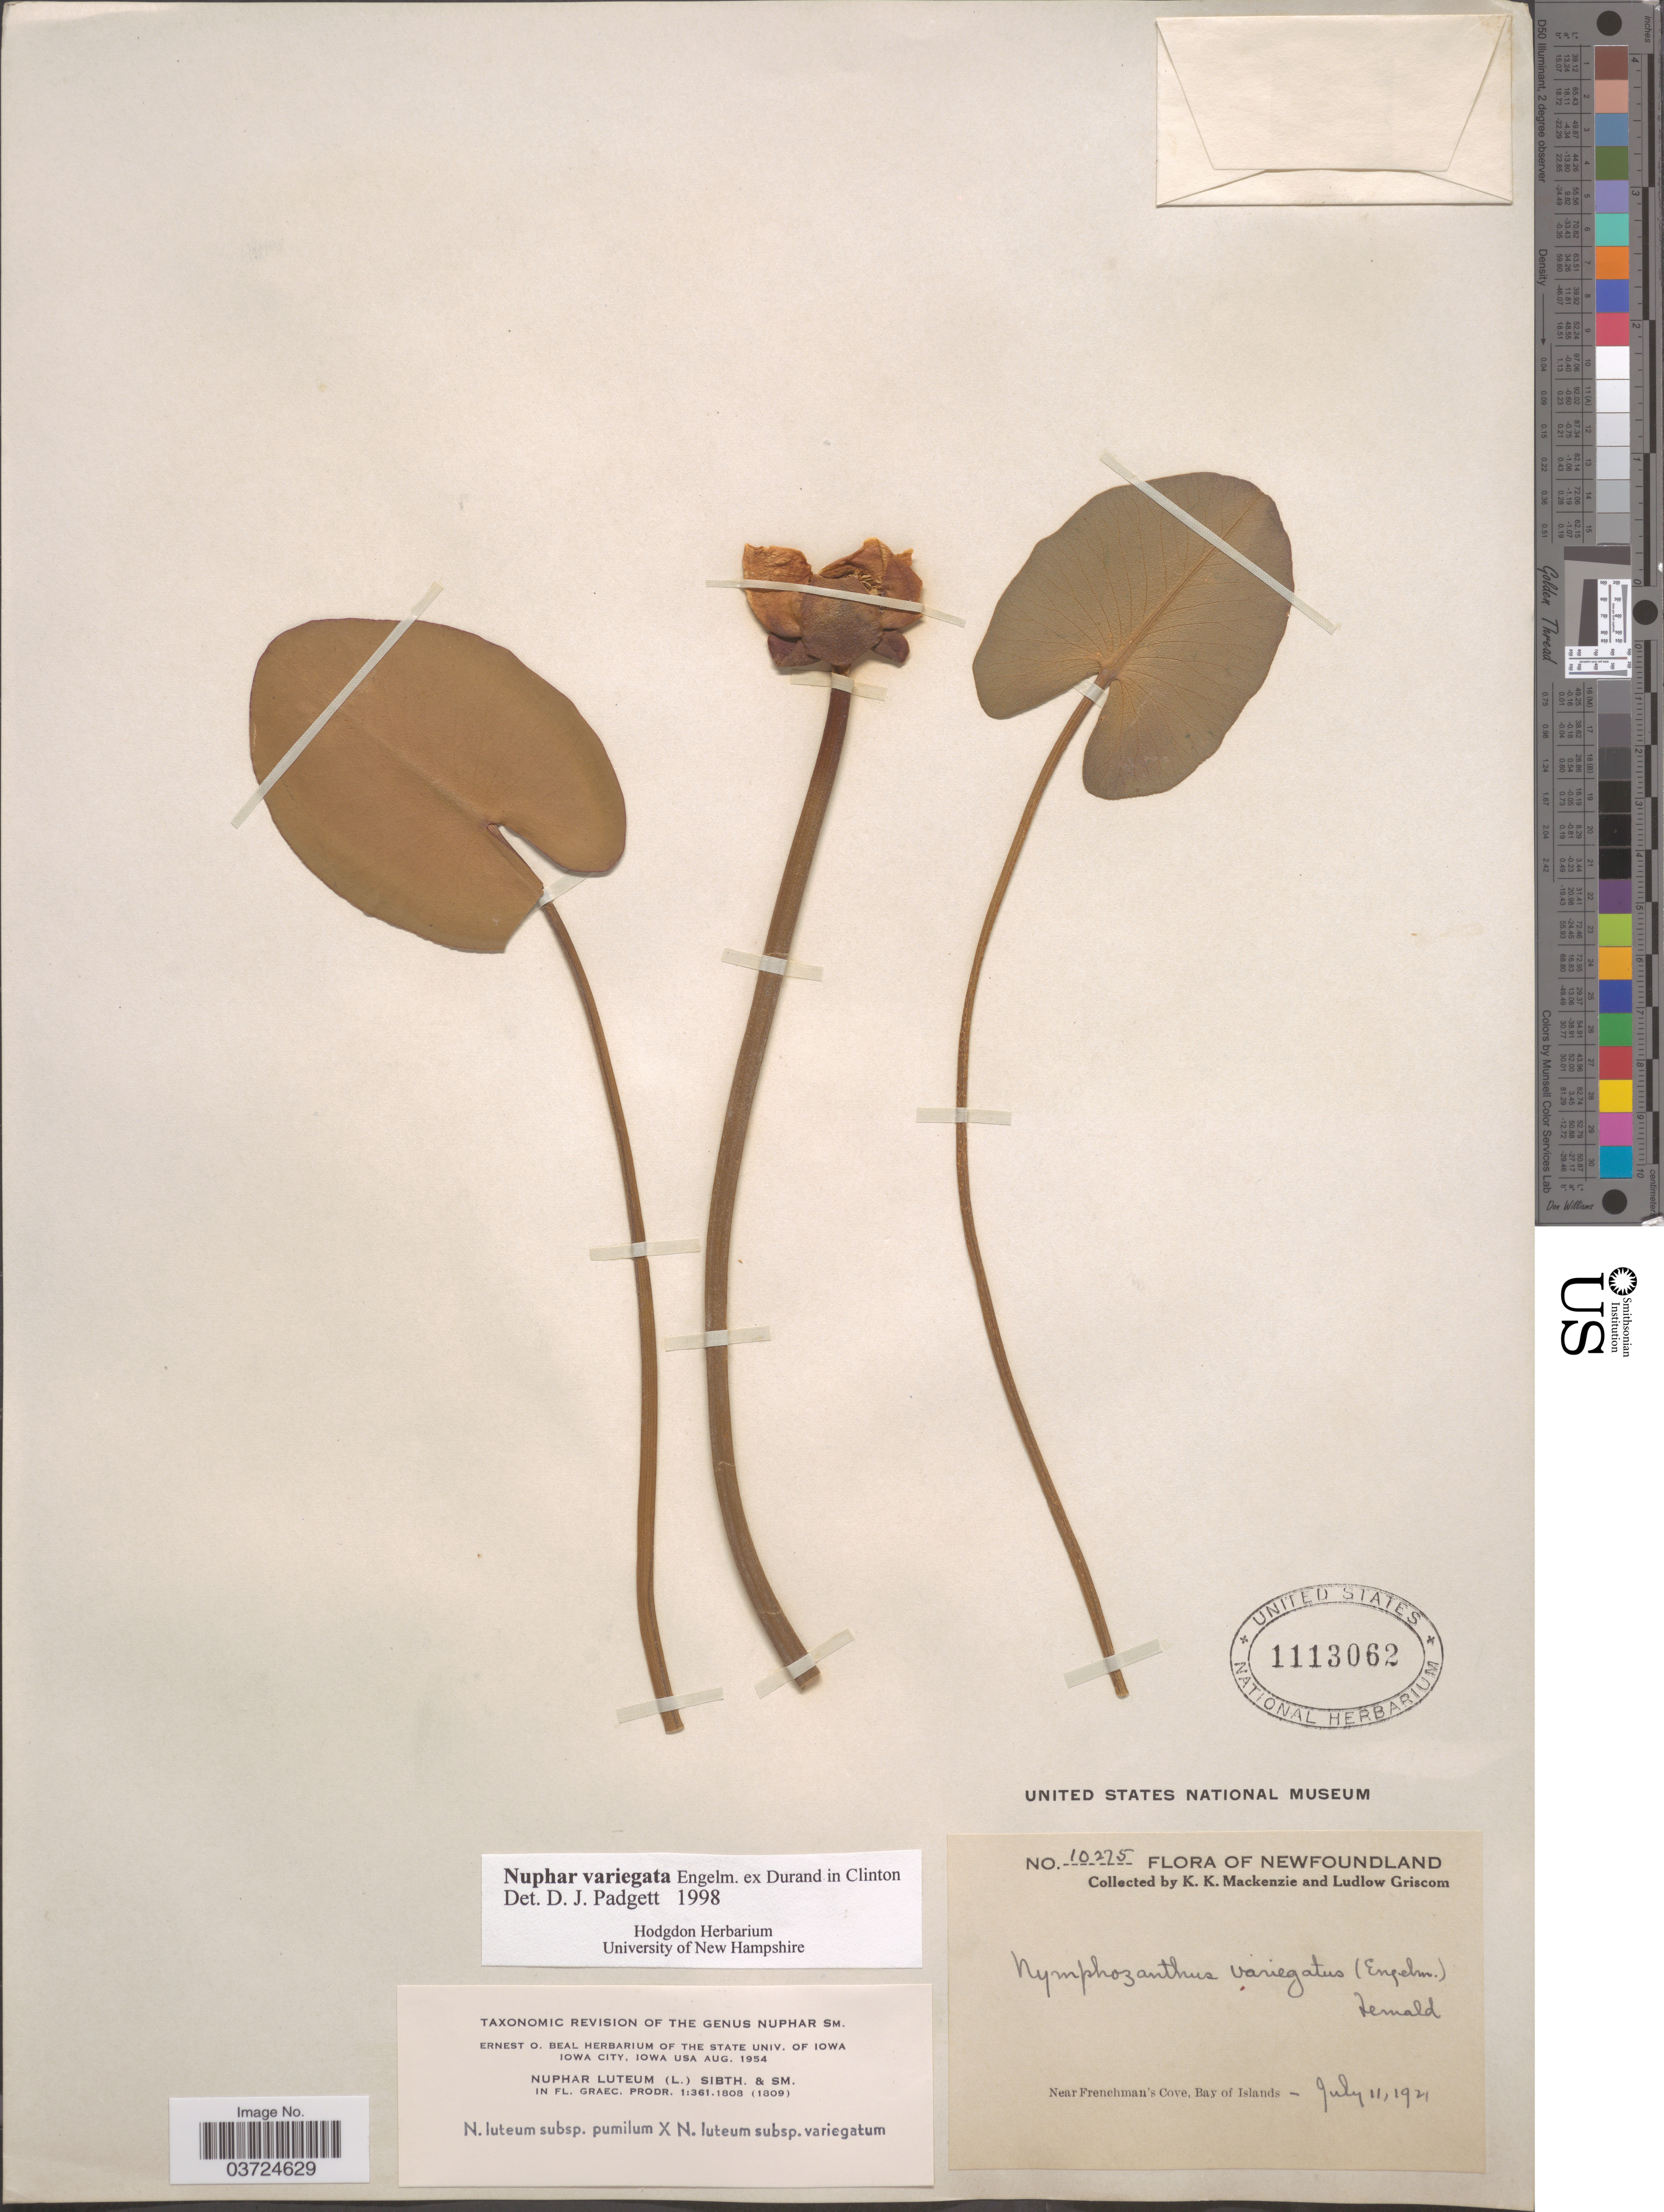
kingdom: Plantae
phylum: Tracheophyta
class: Magnoliopsida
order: Nymphaeales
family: Nymphaeaceae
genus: Nuphar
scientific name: Nuphar variegata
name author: Engelm. ex Durand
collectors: K. K. Mackenzie & L. Griscom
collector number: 10275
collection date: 1921-07-11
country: Canada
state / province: Newfoundland and Labrador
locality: Near Frenchman's Cove, Bay of Islands.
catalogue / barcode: US 1113062